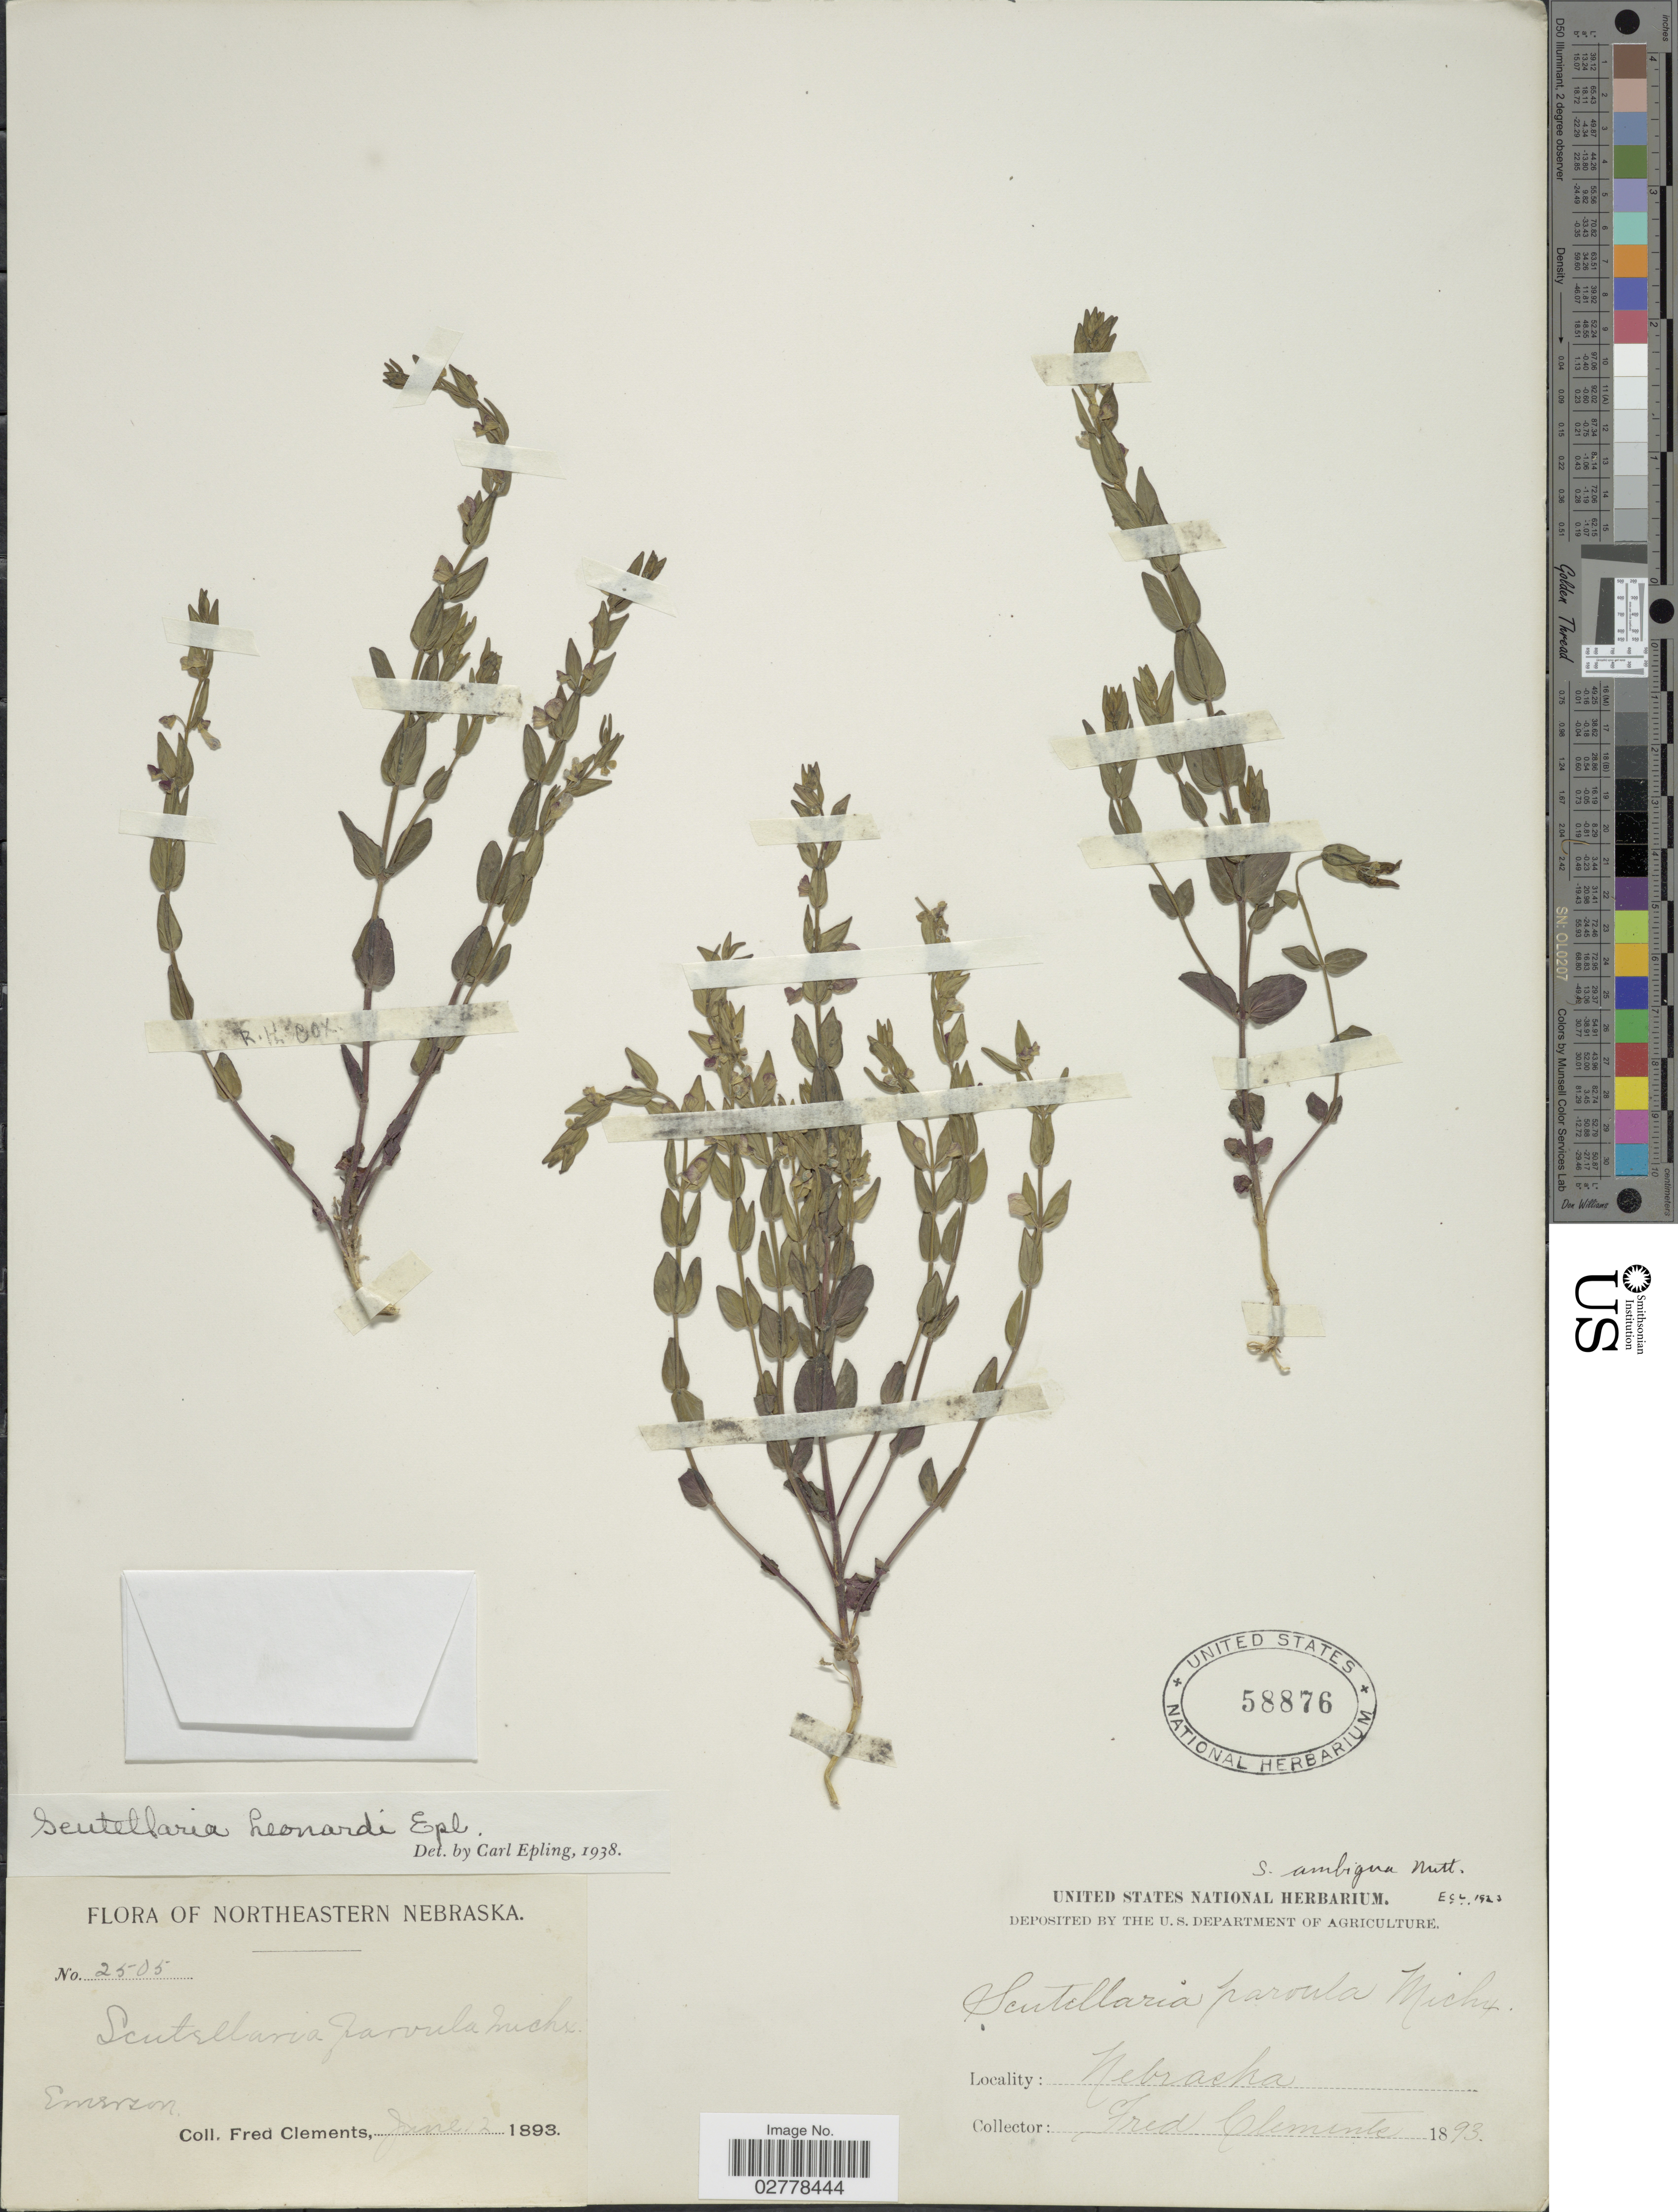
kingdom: Plantae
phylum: Tracheophyta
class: Magnoliopsida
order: Lamiales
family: Lamiaceae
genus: Scutellaria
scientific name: Scutellaria leonardii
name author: Epling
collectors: F. Clements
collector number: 2505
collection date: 1893-06-02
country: United States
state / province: Nebraska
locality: Northeastern Nebraska. Emerson.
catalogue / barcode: US 58876